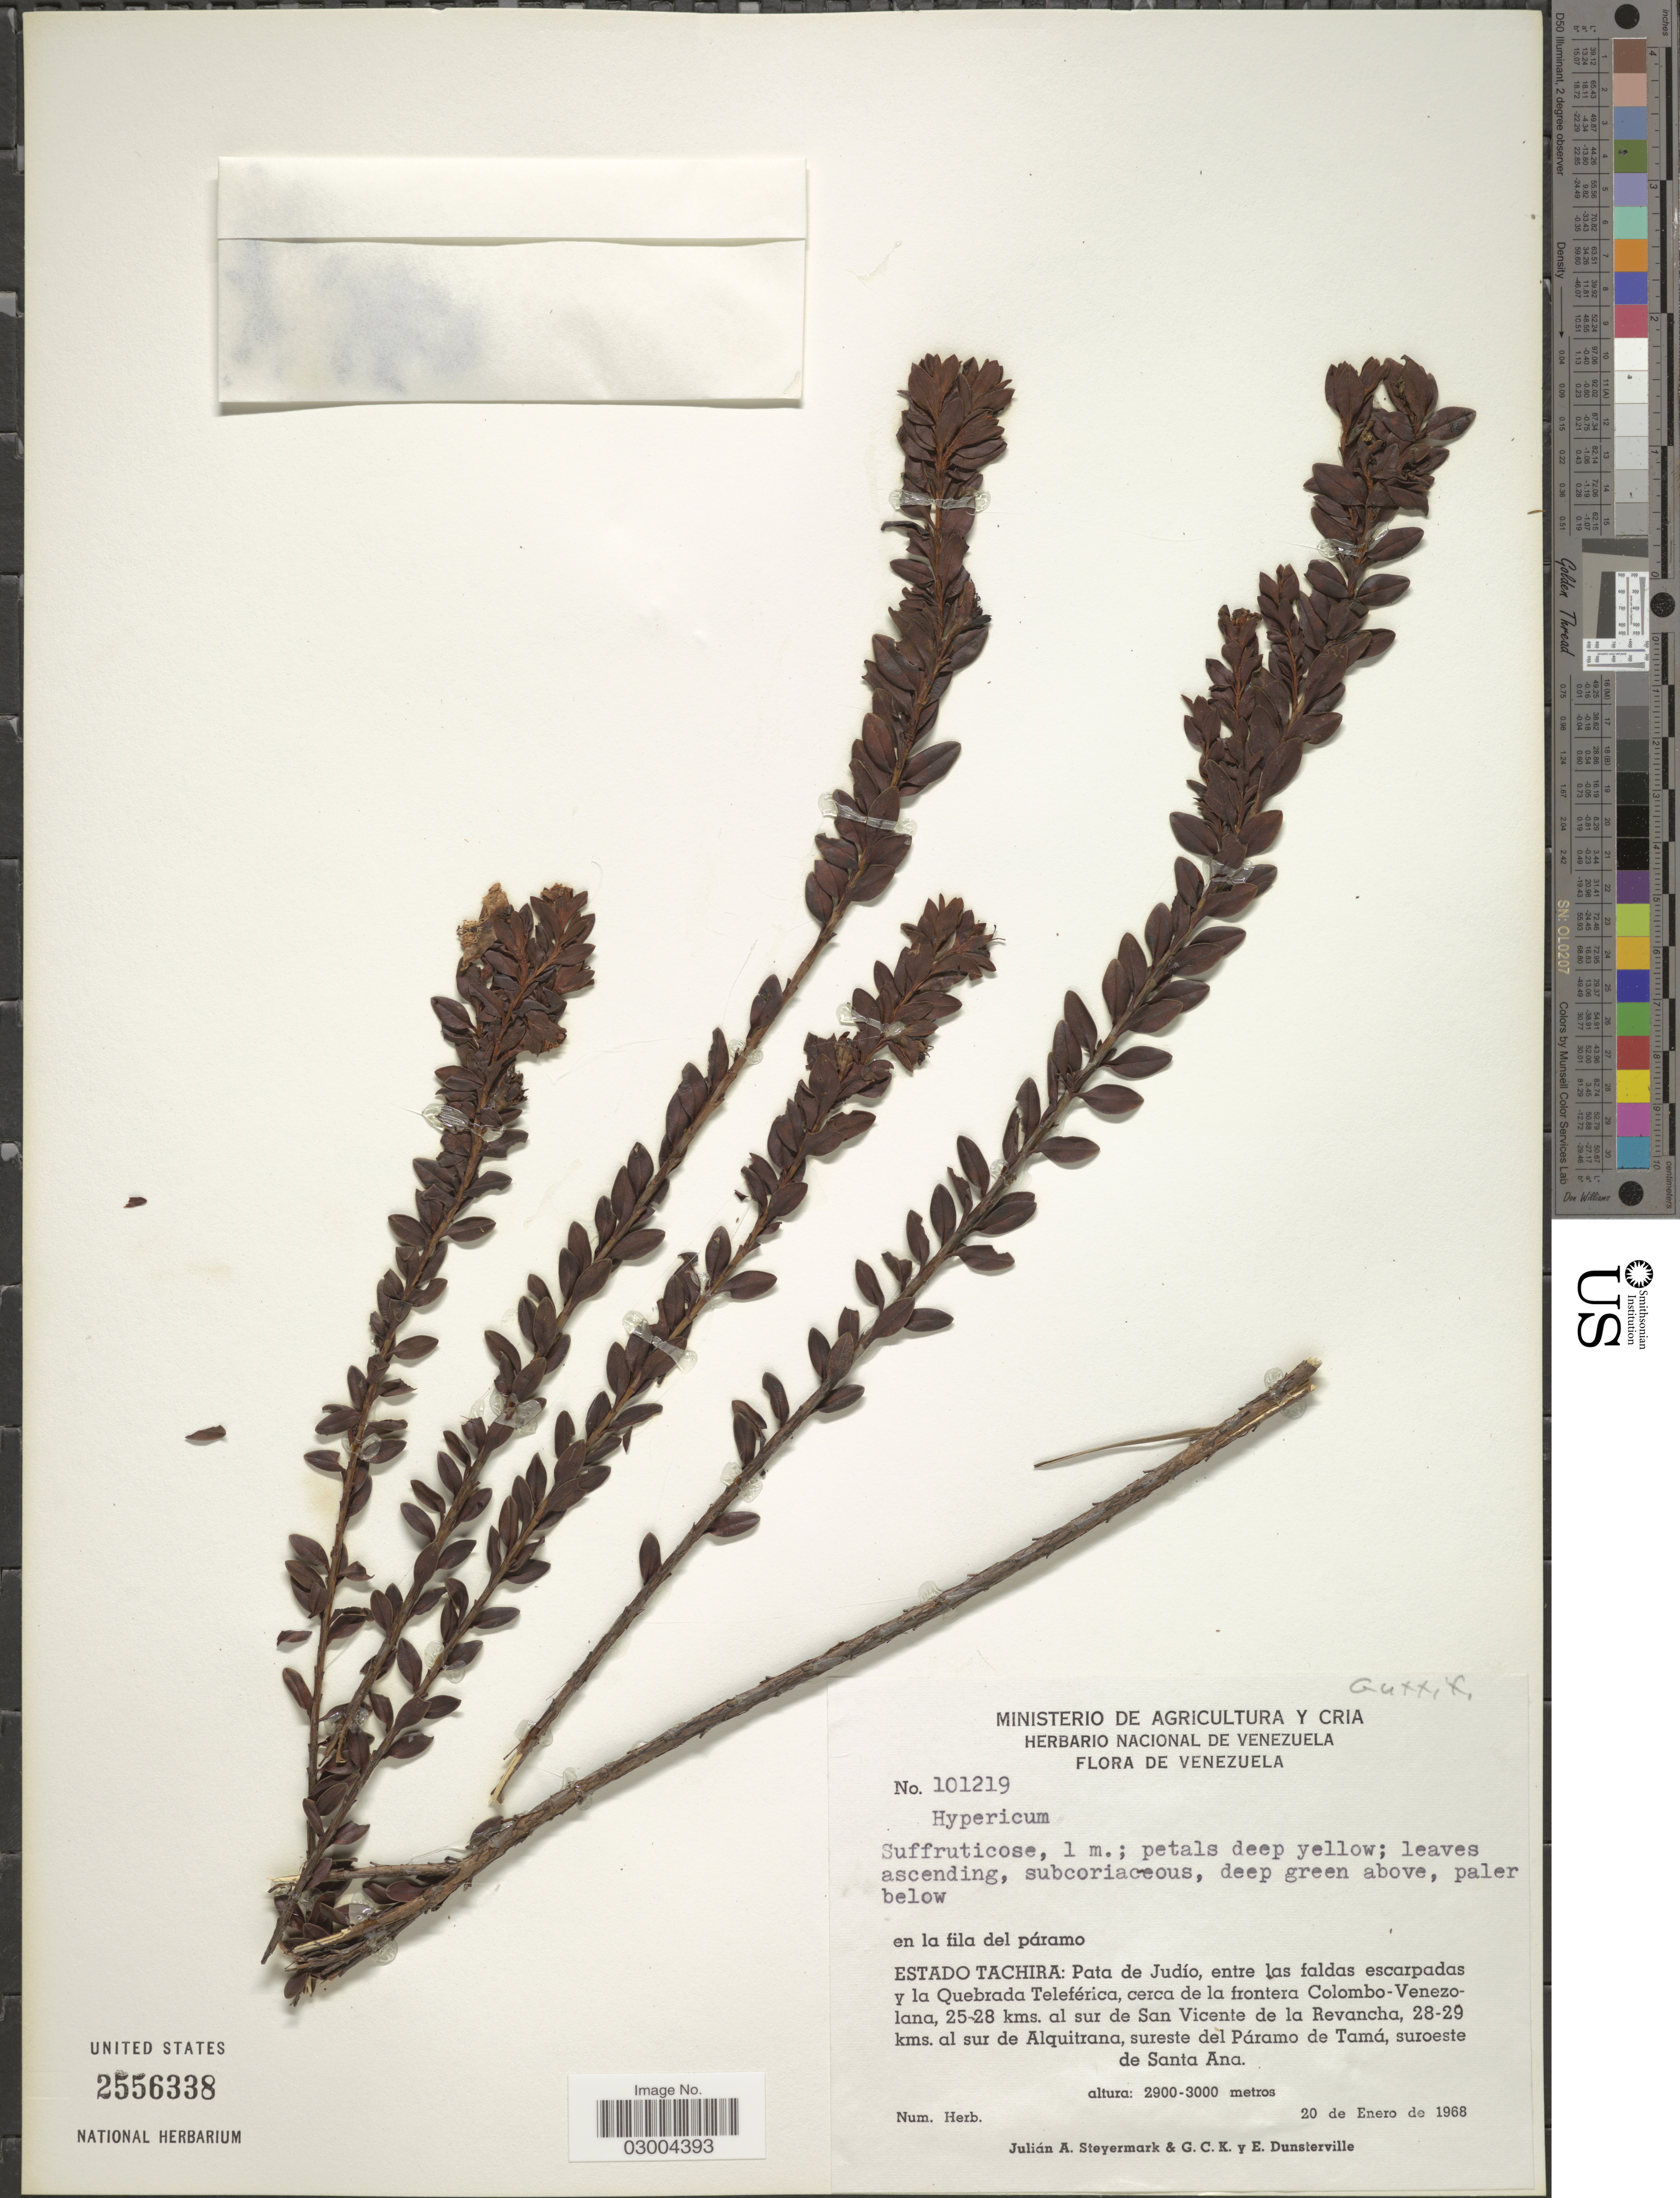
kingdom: Plantae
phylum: Tracheophyta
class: Magnoliopsida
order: Malpighiales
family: Hypericaceae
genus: Hypericum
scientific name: Hypericum sp.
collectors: J. Steyermark, G. C. K. Dunsterville & E. Dunsterville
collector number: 101219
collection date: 1968-01-20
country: Venezuela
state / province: Tachira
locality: En la fila del páramo. Estado Tachira: Pata de Judío, entre als faldas escarpadas y la Quebrada Teleférica, cerca de la frontera Colombo-Venezolana, 25-28 kms. al sur de San Vicente de la Revancha, 28-29 kms. al sur de Alquitrana, sureste del Páramo de Tamá, suroeste de Santa Ana.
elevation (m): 2900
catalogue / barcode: US 2556338